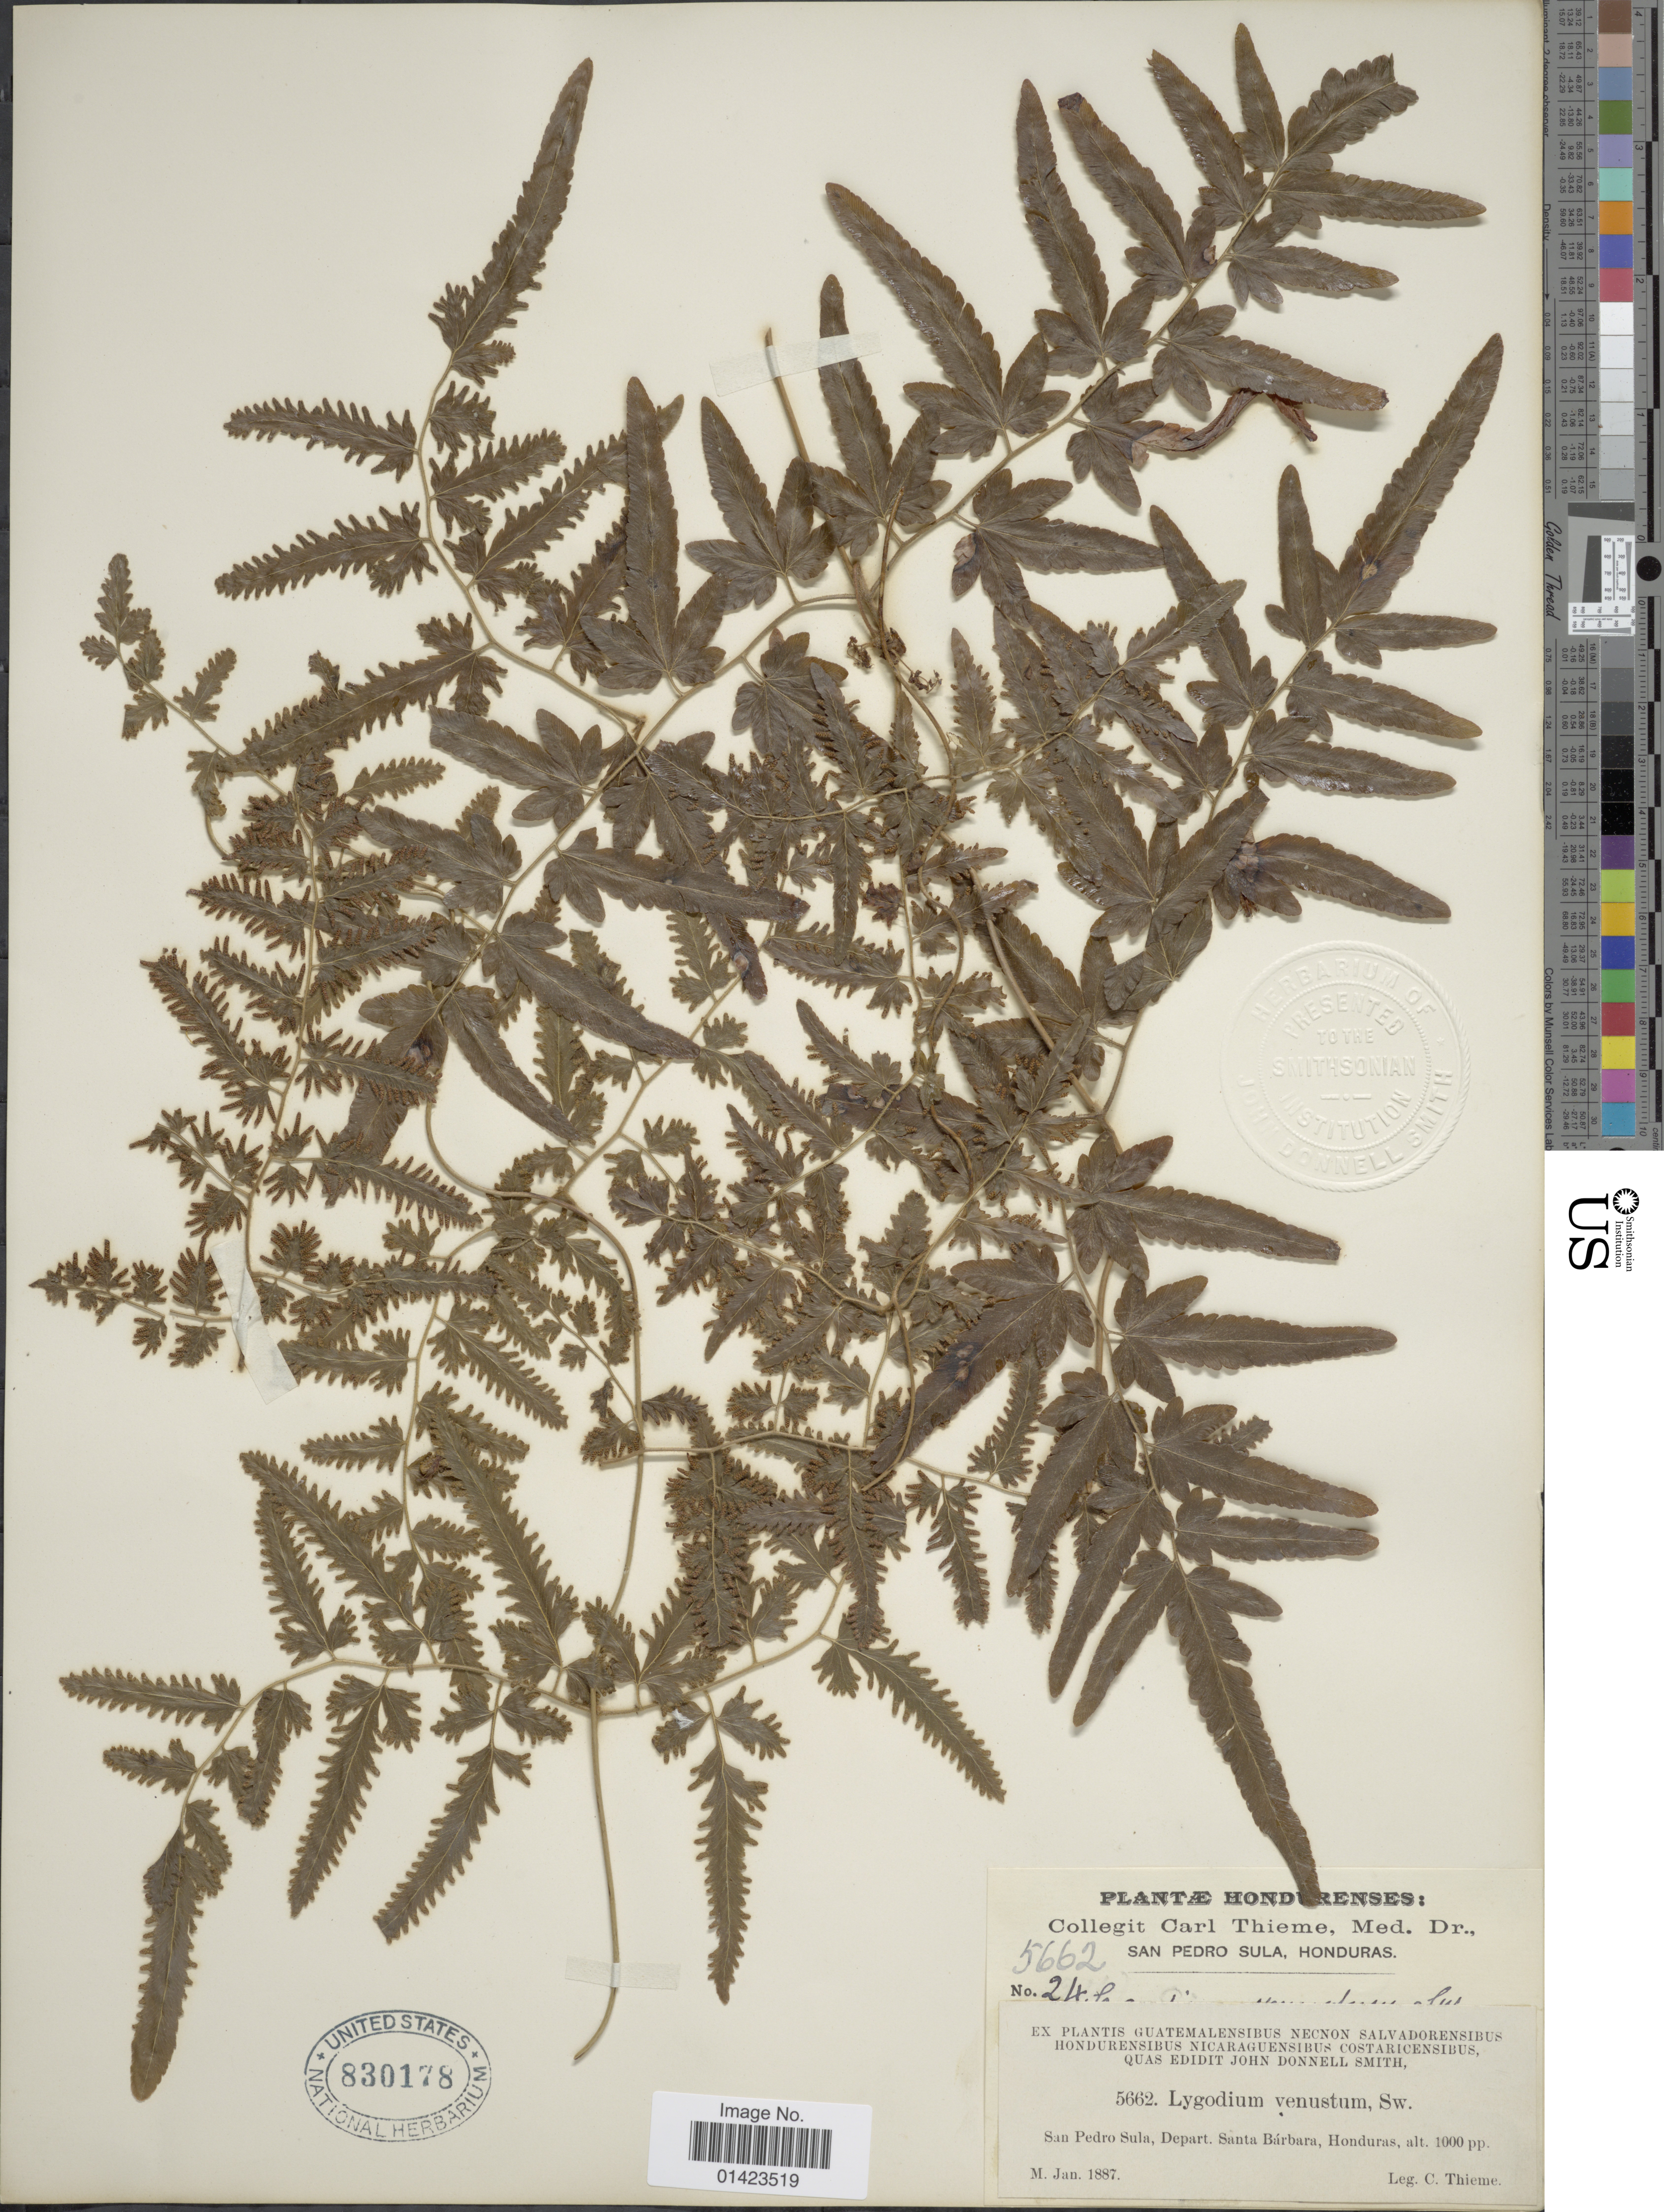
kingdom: Plantae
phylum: Tracheophyta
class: Polypodiopsida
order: Schizaeales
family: Lygodiaceae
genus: Lygodium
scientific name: Lygodium venustum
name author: Sw.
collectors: C. Thieme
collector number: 5662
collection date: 1887-01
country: Honduras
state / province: Santa Bárbara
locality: San Pedro Sula, Depart. Santa Bárbara, Honduras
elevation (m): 305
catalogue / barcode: US 830178